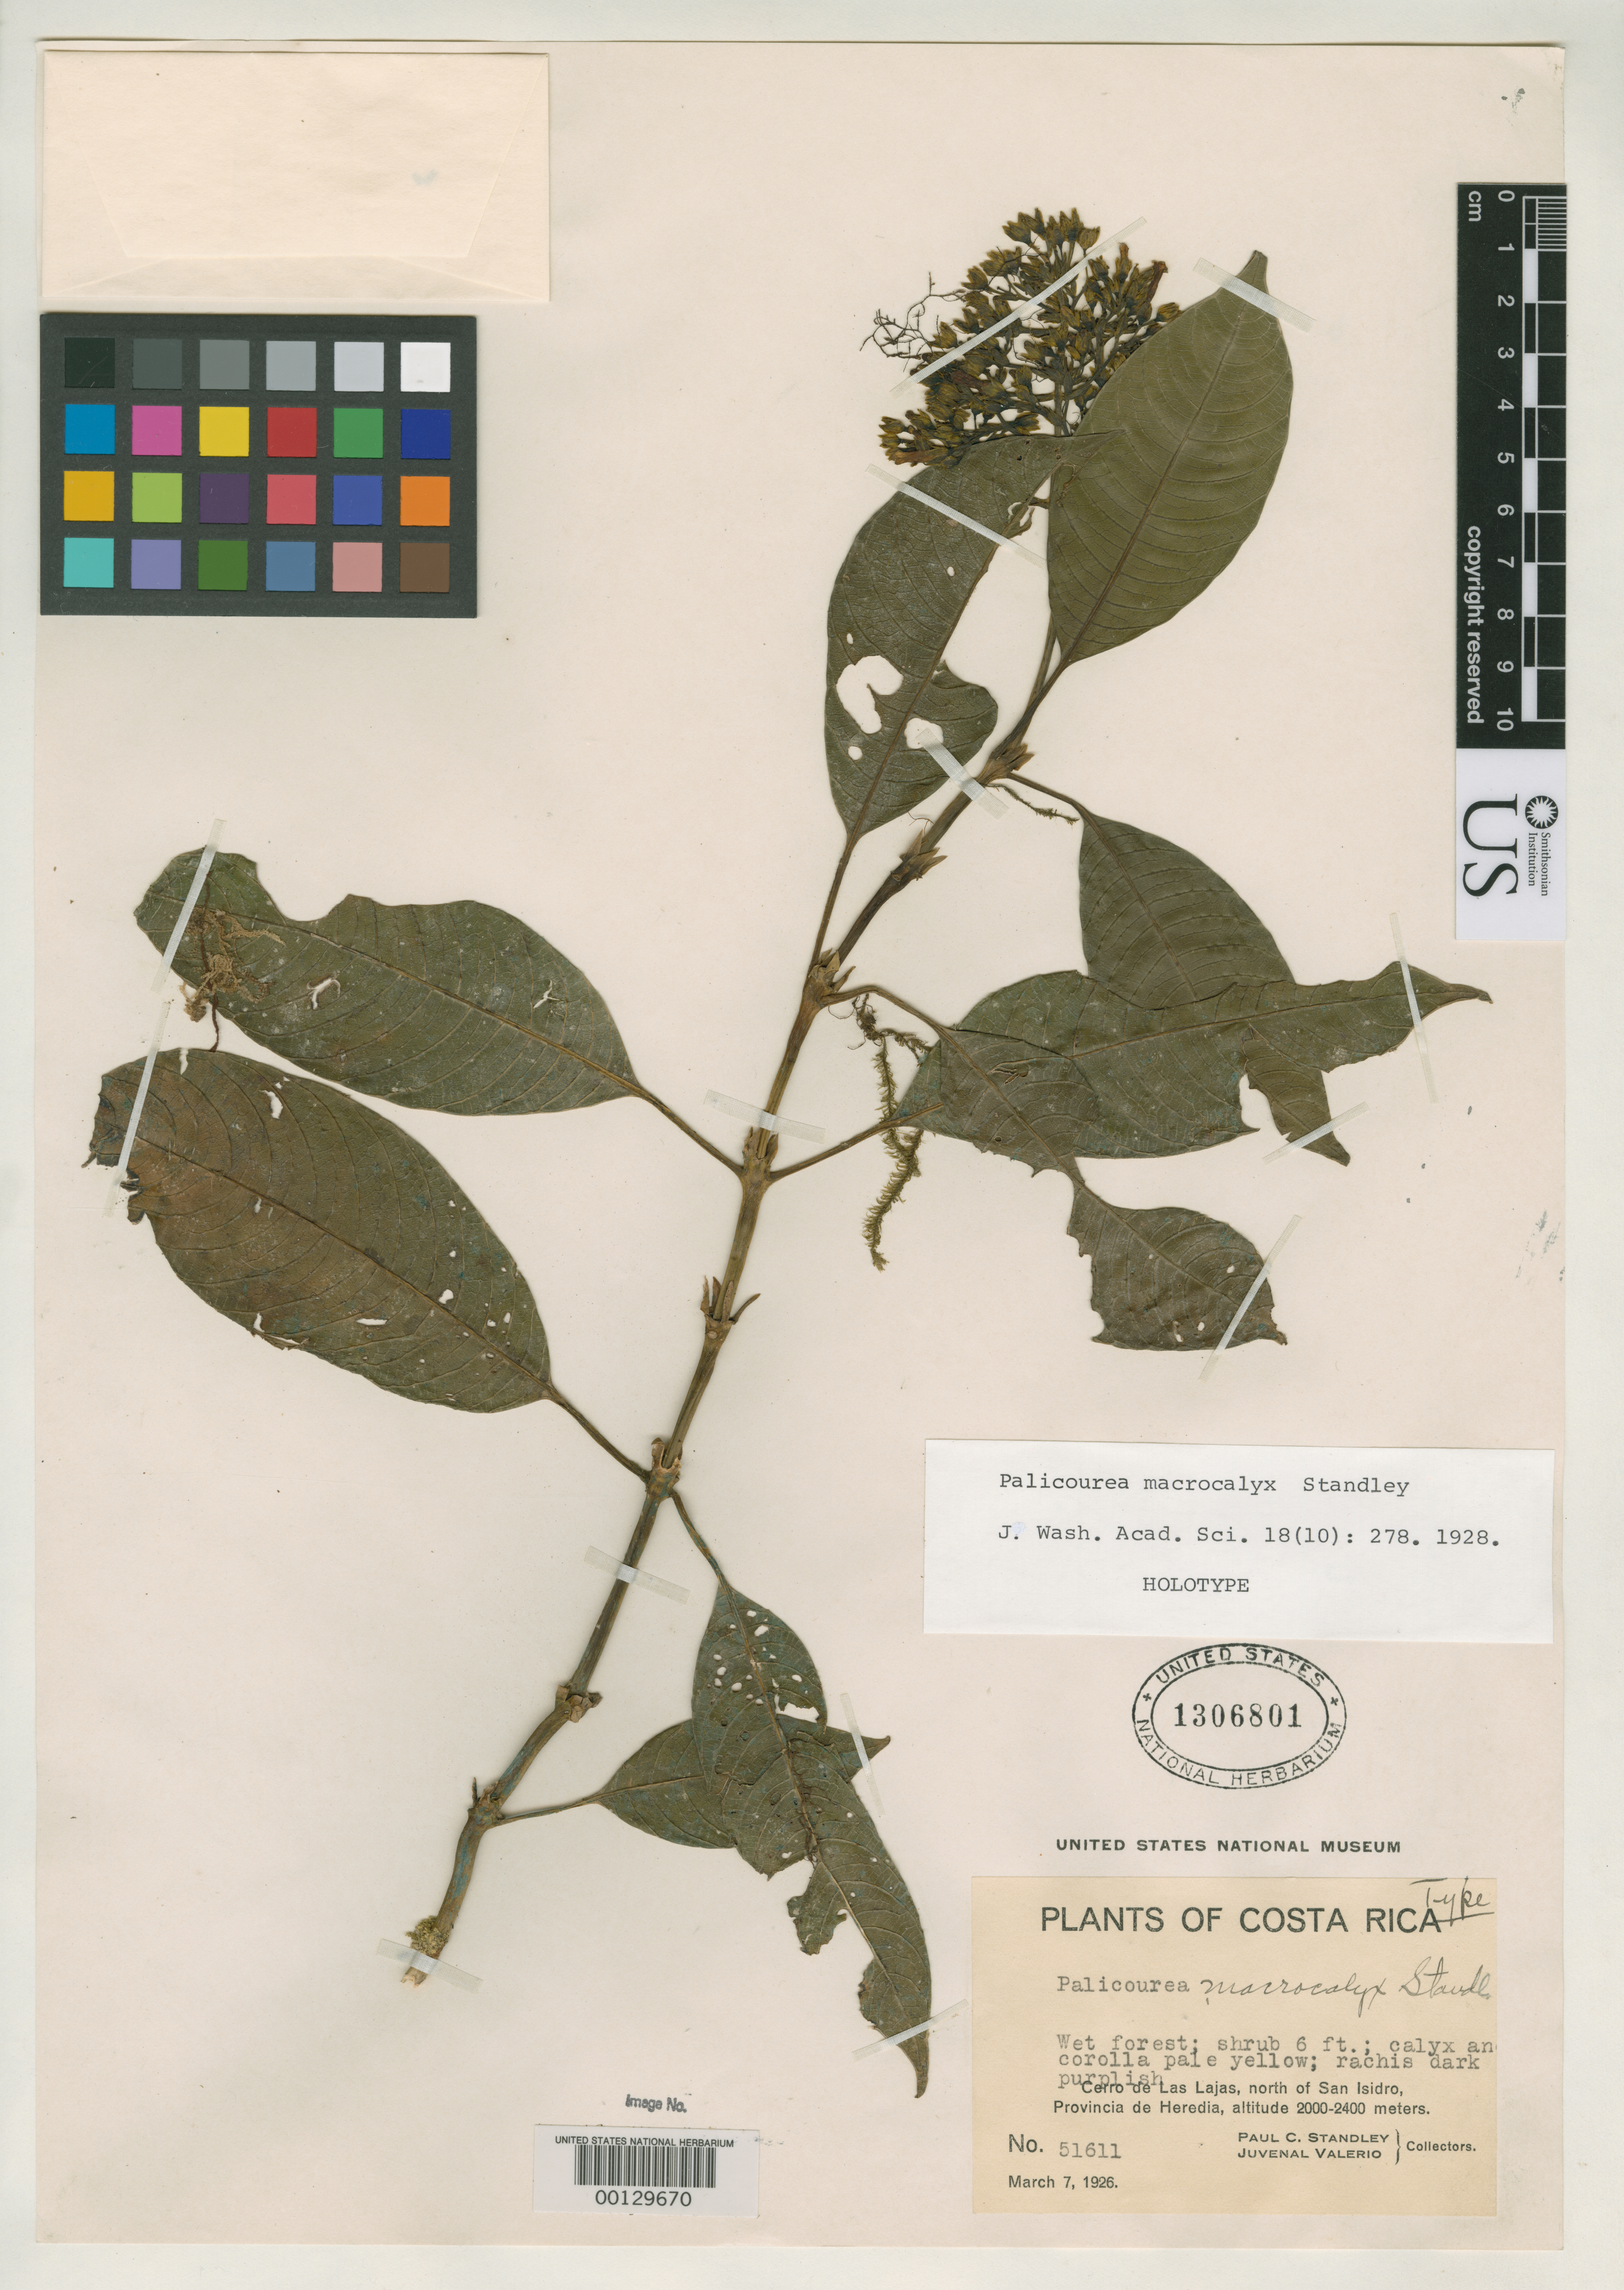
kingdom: Plantae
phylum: Tracheophyta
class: Magnoliopsida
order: Gentianales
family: Rubiaceae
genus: Palicourea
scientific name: Palicourea macrocalyx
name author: Standl.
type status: Holotype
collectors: P. C. Standley & J. Valerio R.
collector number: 51611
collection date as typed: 07 Mar 1926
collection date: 1926-03-07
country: Costa Rica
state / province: Heredia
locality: Cerro de las Lajas, N of San Isidro.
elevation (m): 2000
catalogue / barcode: US 1306801